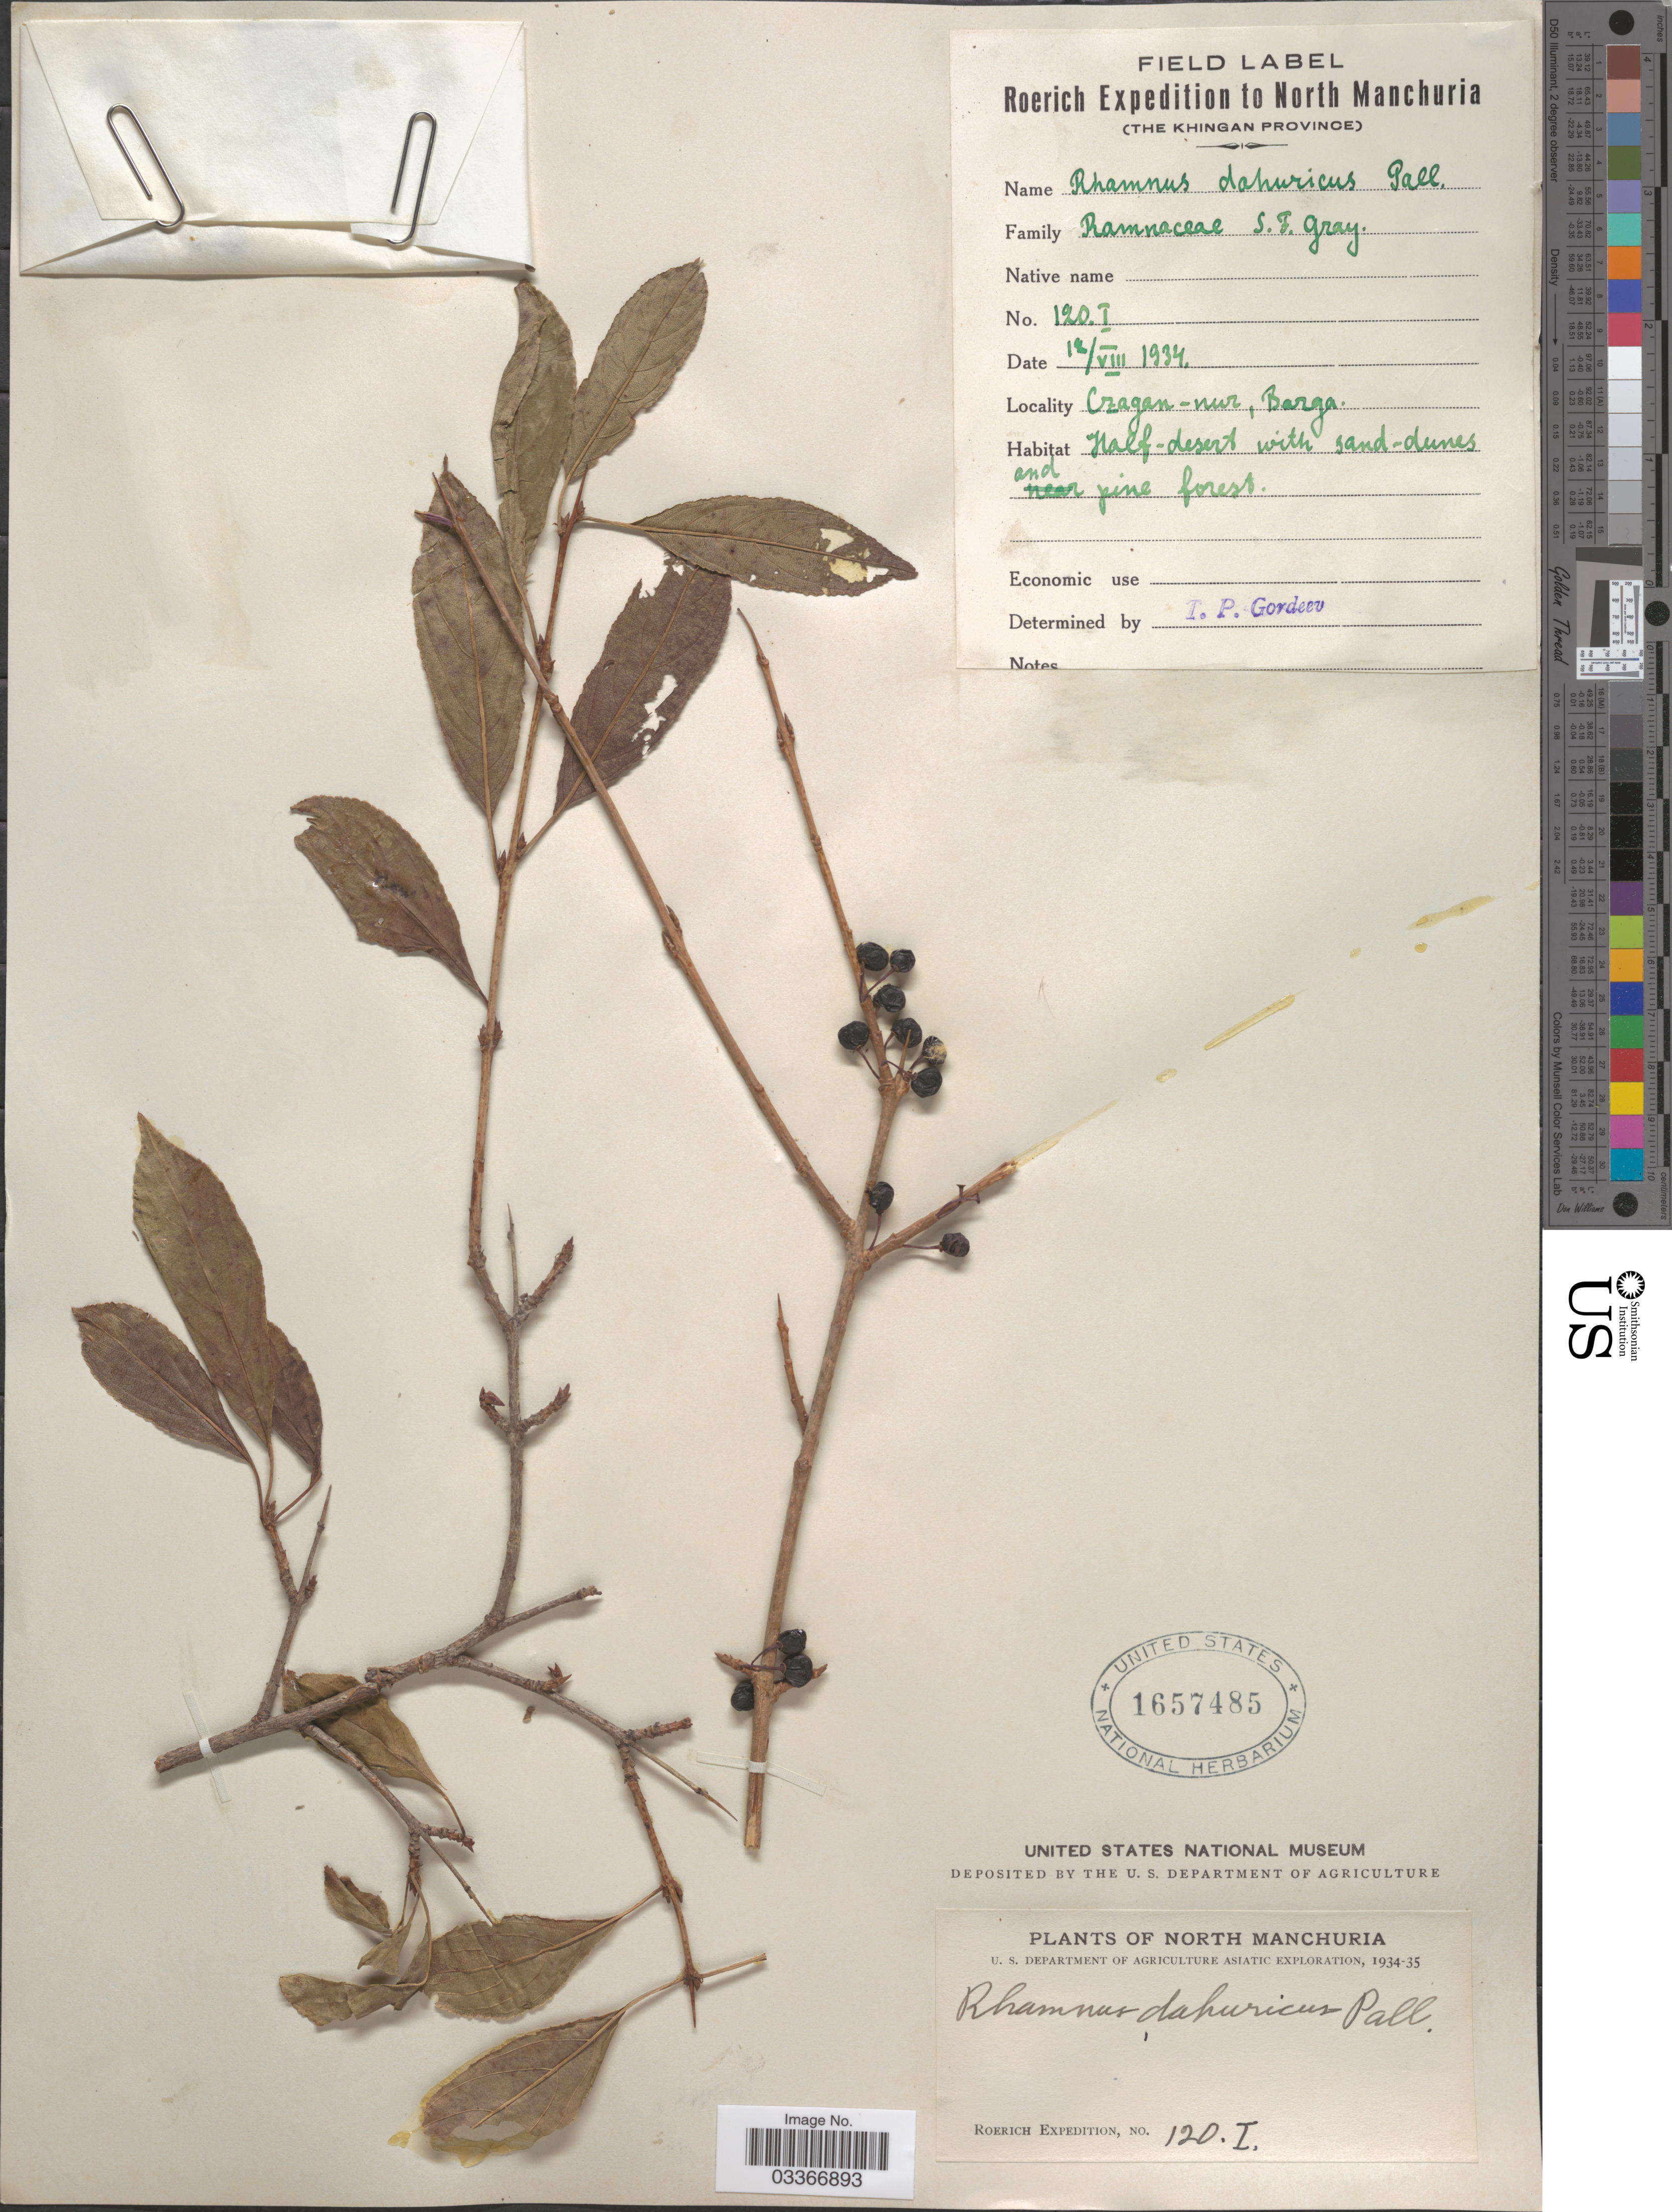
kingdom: Plantae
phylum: Tracheophyta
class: Magnoliopsida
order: Rosales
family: Rhamnaceae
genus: Rhamnus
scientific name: Rhamnus davurica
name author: Pall.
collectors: Roerich Expedition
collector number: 120I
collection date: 1934-08-12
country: China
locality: North Manchuria (The Khingan Province). Czagan-nur, Barga.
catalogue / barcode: US 1657485